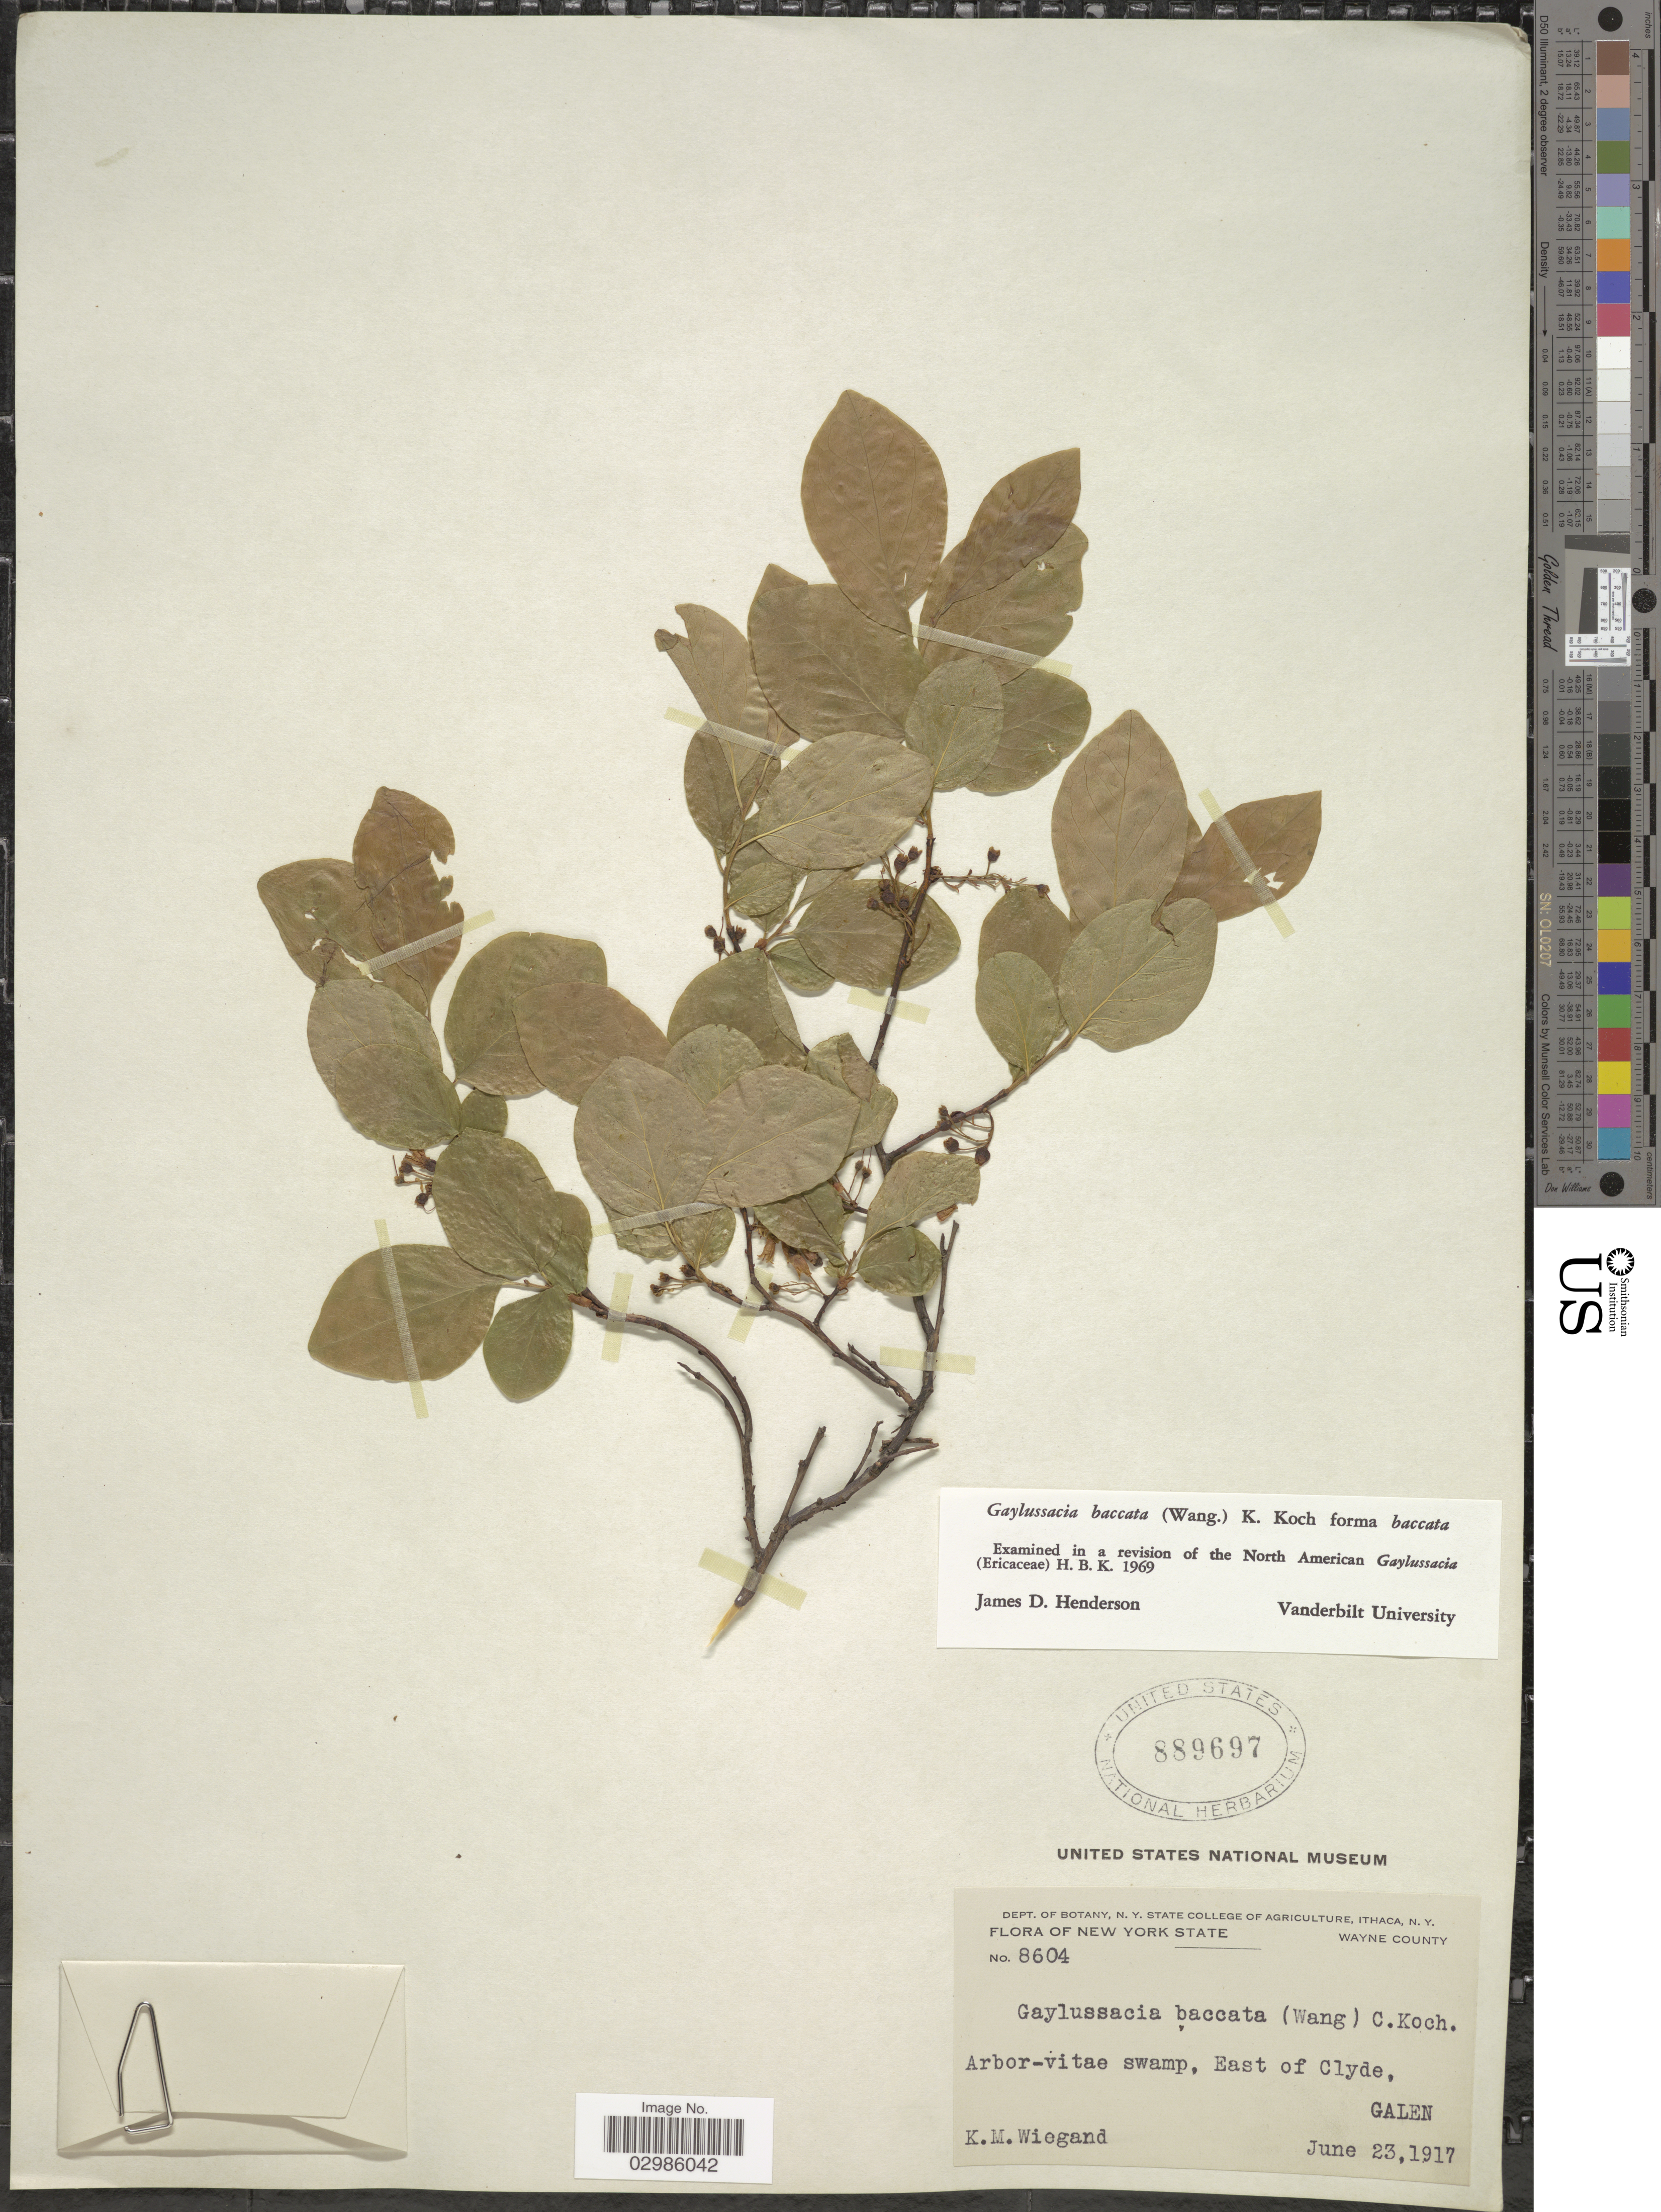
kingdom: Plantae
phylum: Tracheophyta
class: Magnoliopsida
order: Ericales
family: Ericaceae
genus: Gaylussacia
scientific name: Gaylussacia baccata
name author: (Wangenh.) K. Koch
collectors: K. M. Wiegand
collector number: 8604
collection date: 1917-06-23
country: United States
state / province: New York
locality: Wayne County. Arbor-vitae swamp, East of Clyde, Galen.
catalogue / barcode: US 889697